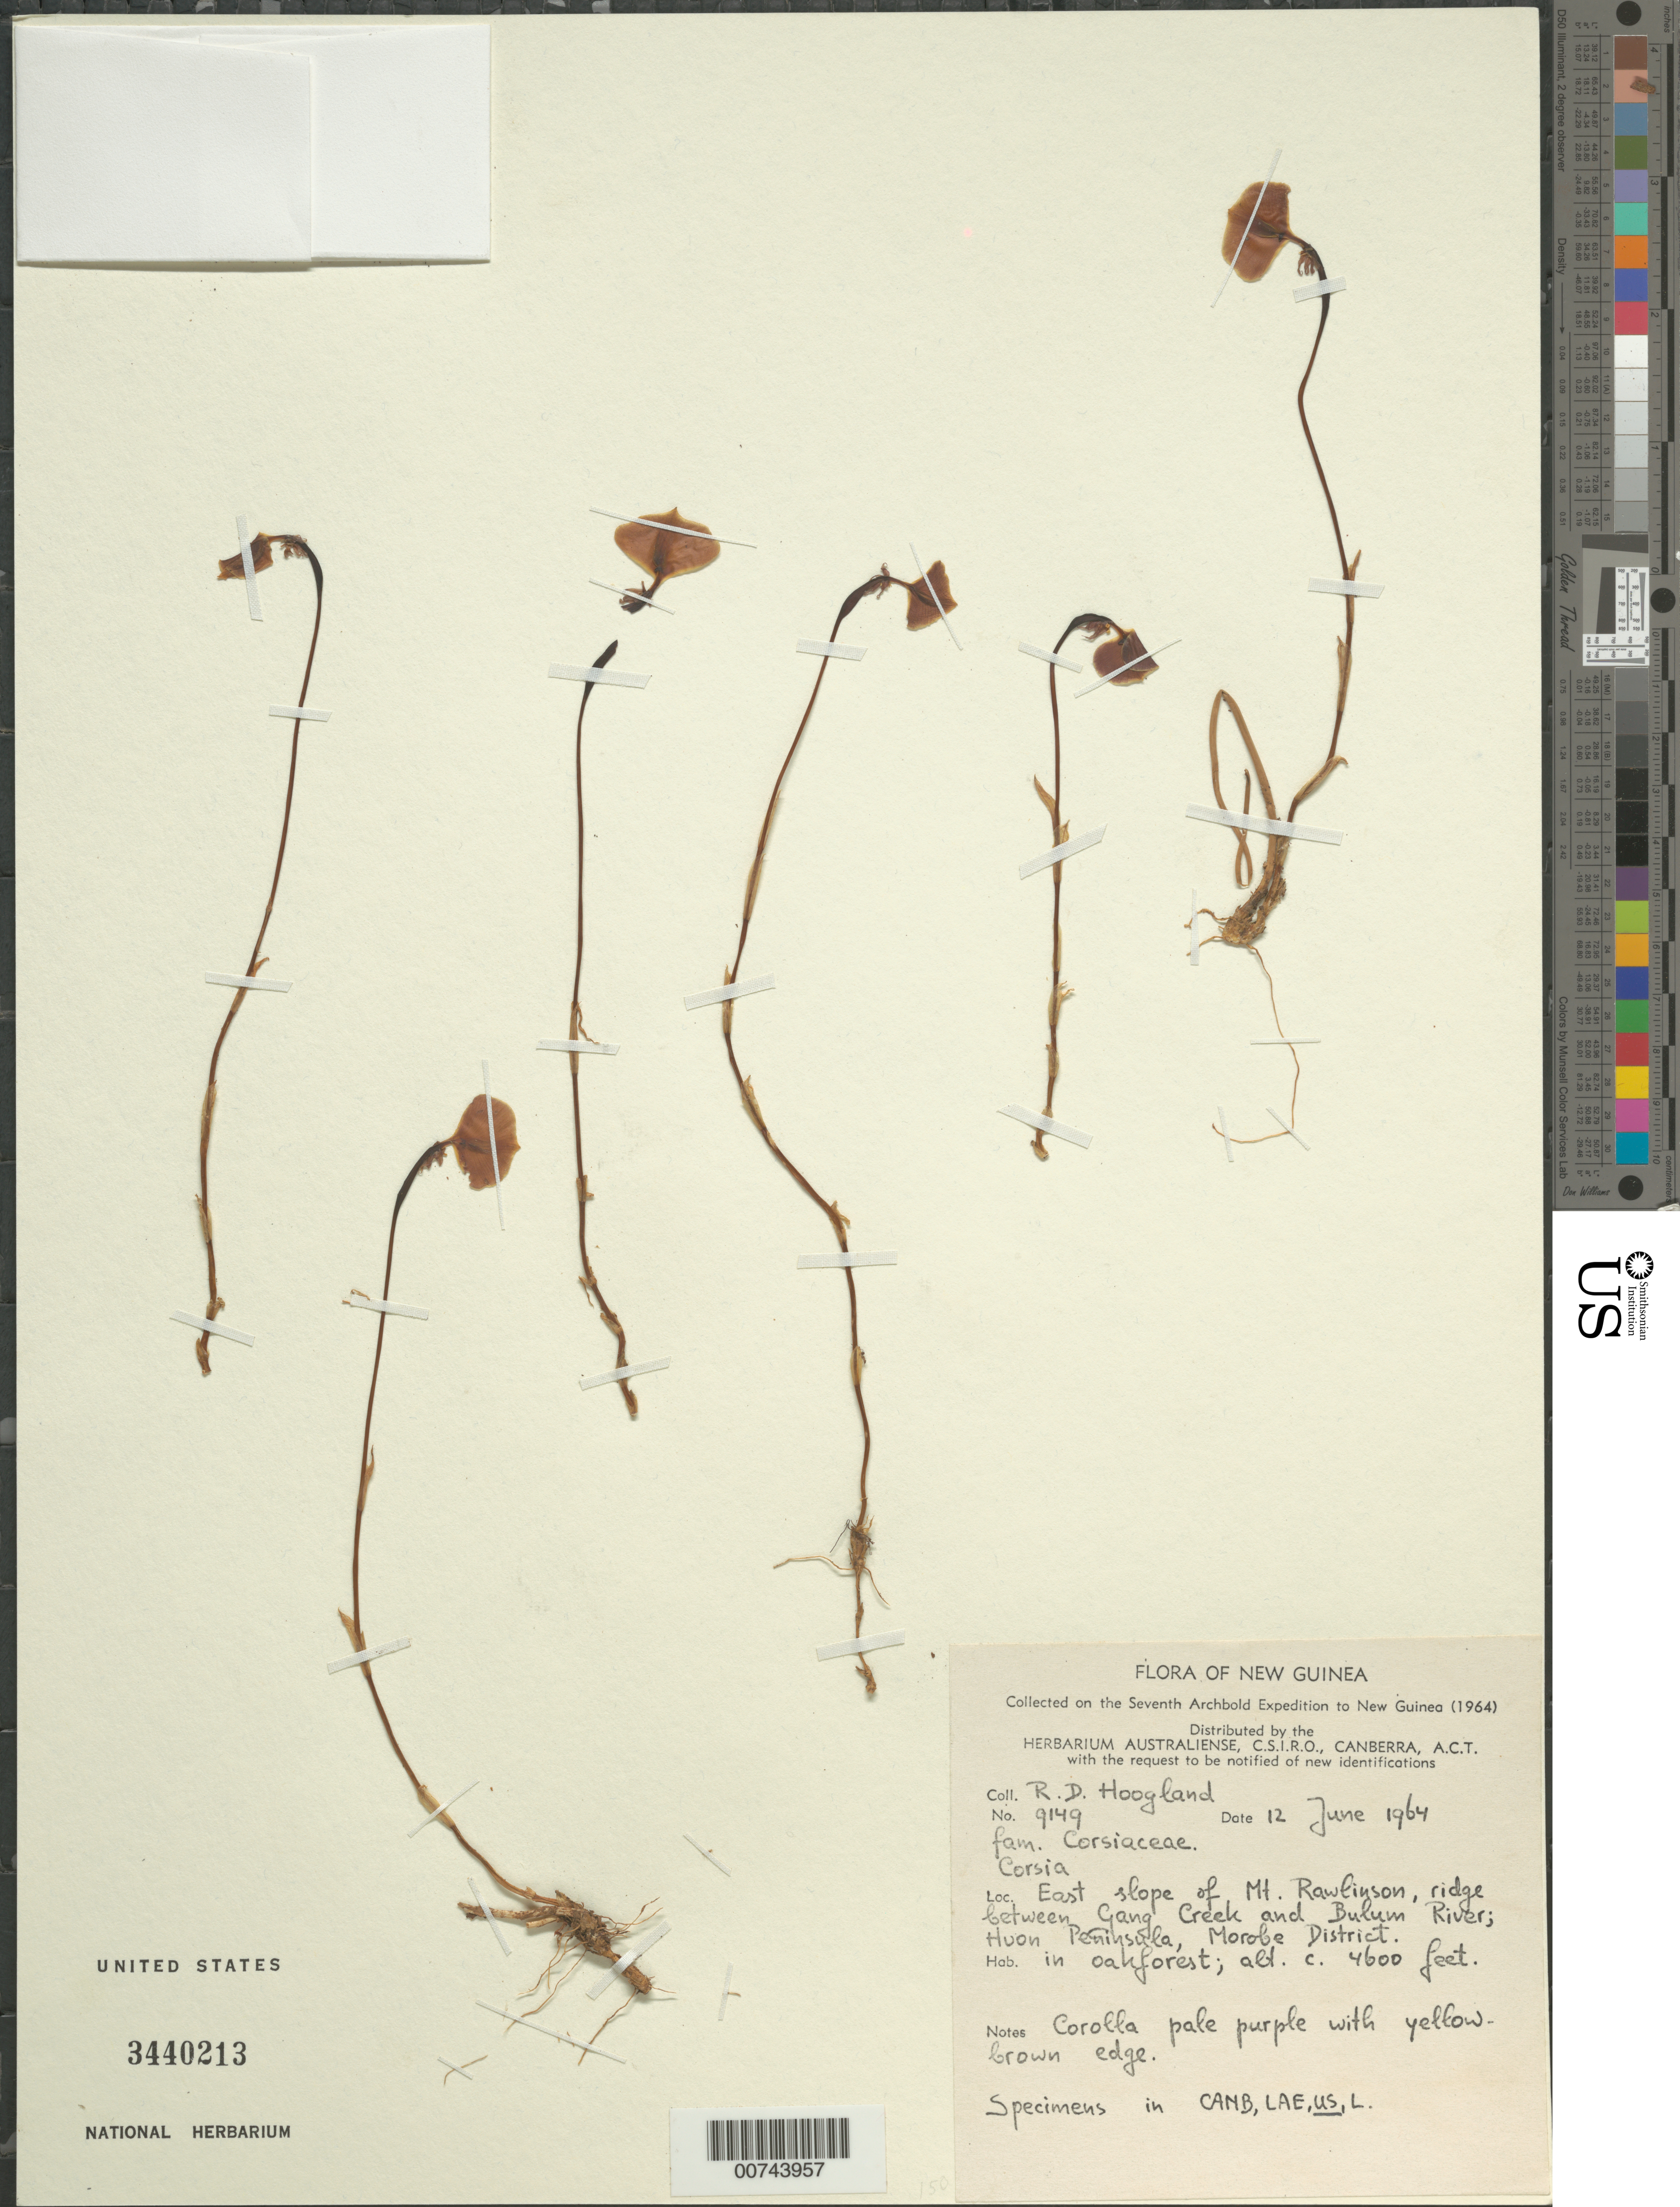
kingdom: Plantae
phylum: Tracheophyta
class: Liliopsida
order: Liliales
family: Corsiaceae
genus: Corsia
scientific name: Corsia sp.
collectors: R. D. Hoogland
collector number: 9149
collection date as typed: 12 Jun 1964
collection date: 1964-06-12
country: Papua New Guinea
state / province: Morobe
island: New Guinea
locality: E slope of Mt. Rawlinson, ridge between Gang Creek and Bulum River, Huon Peninsula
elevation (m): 1372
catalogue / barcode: US 3440213